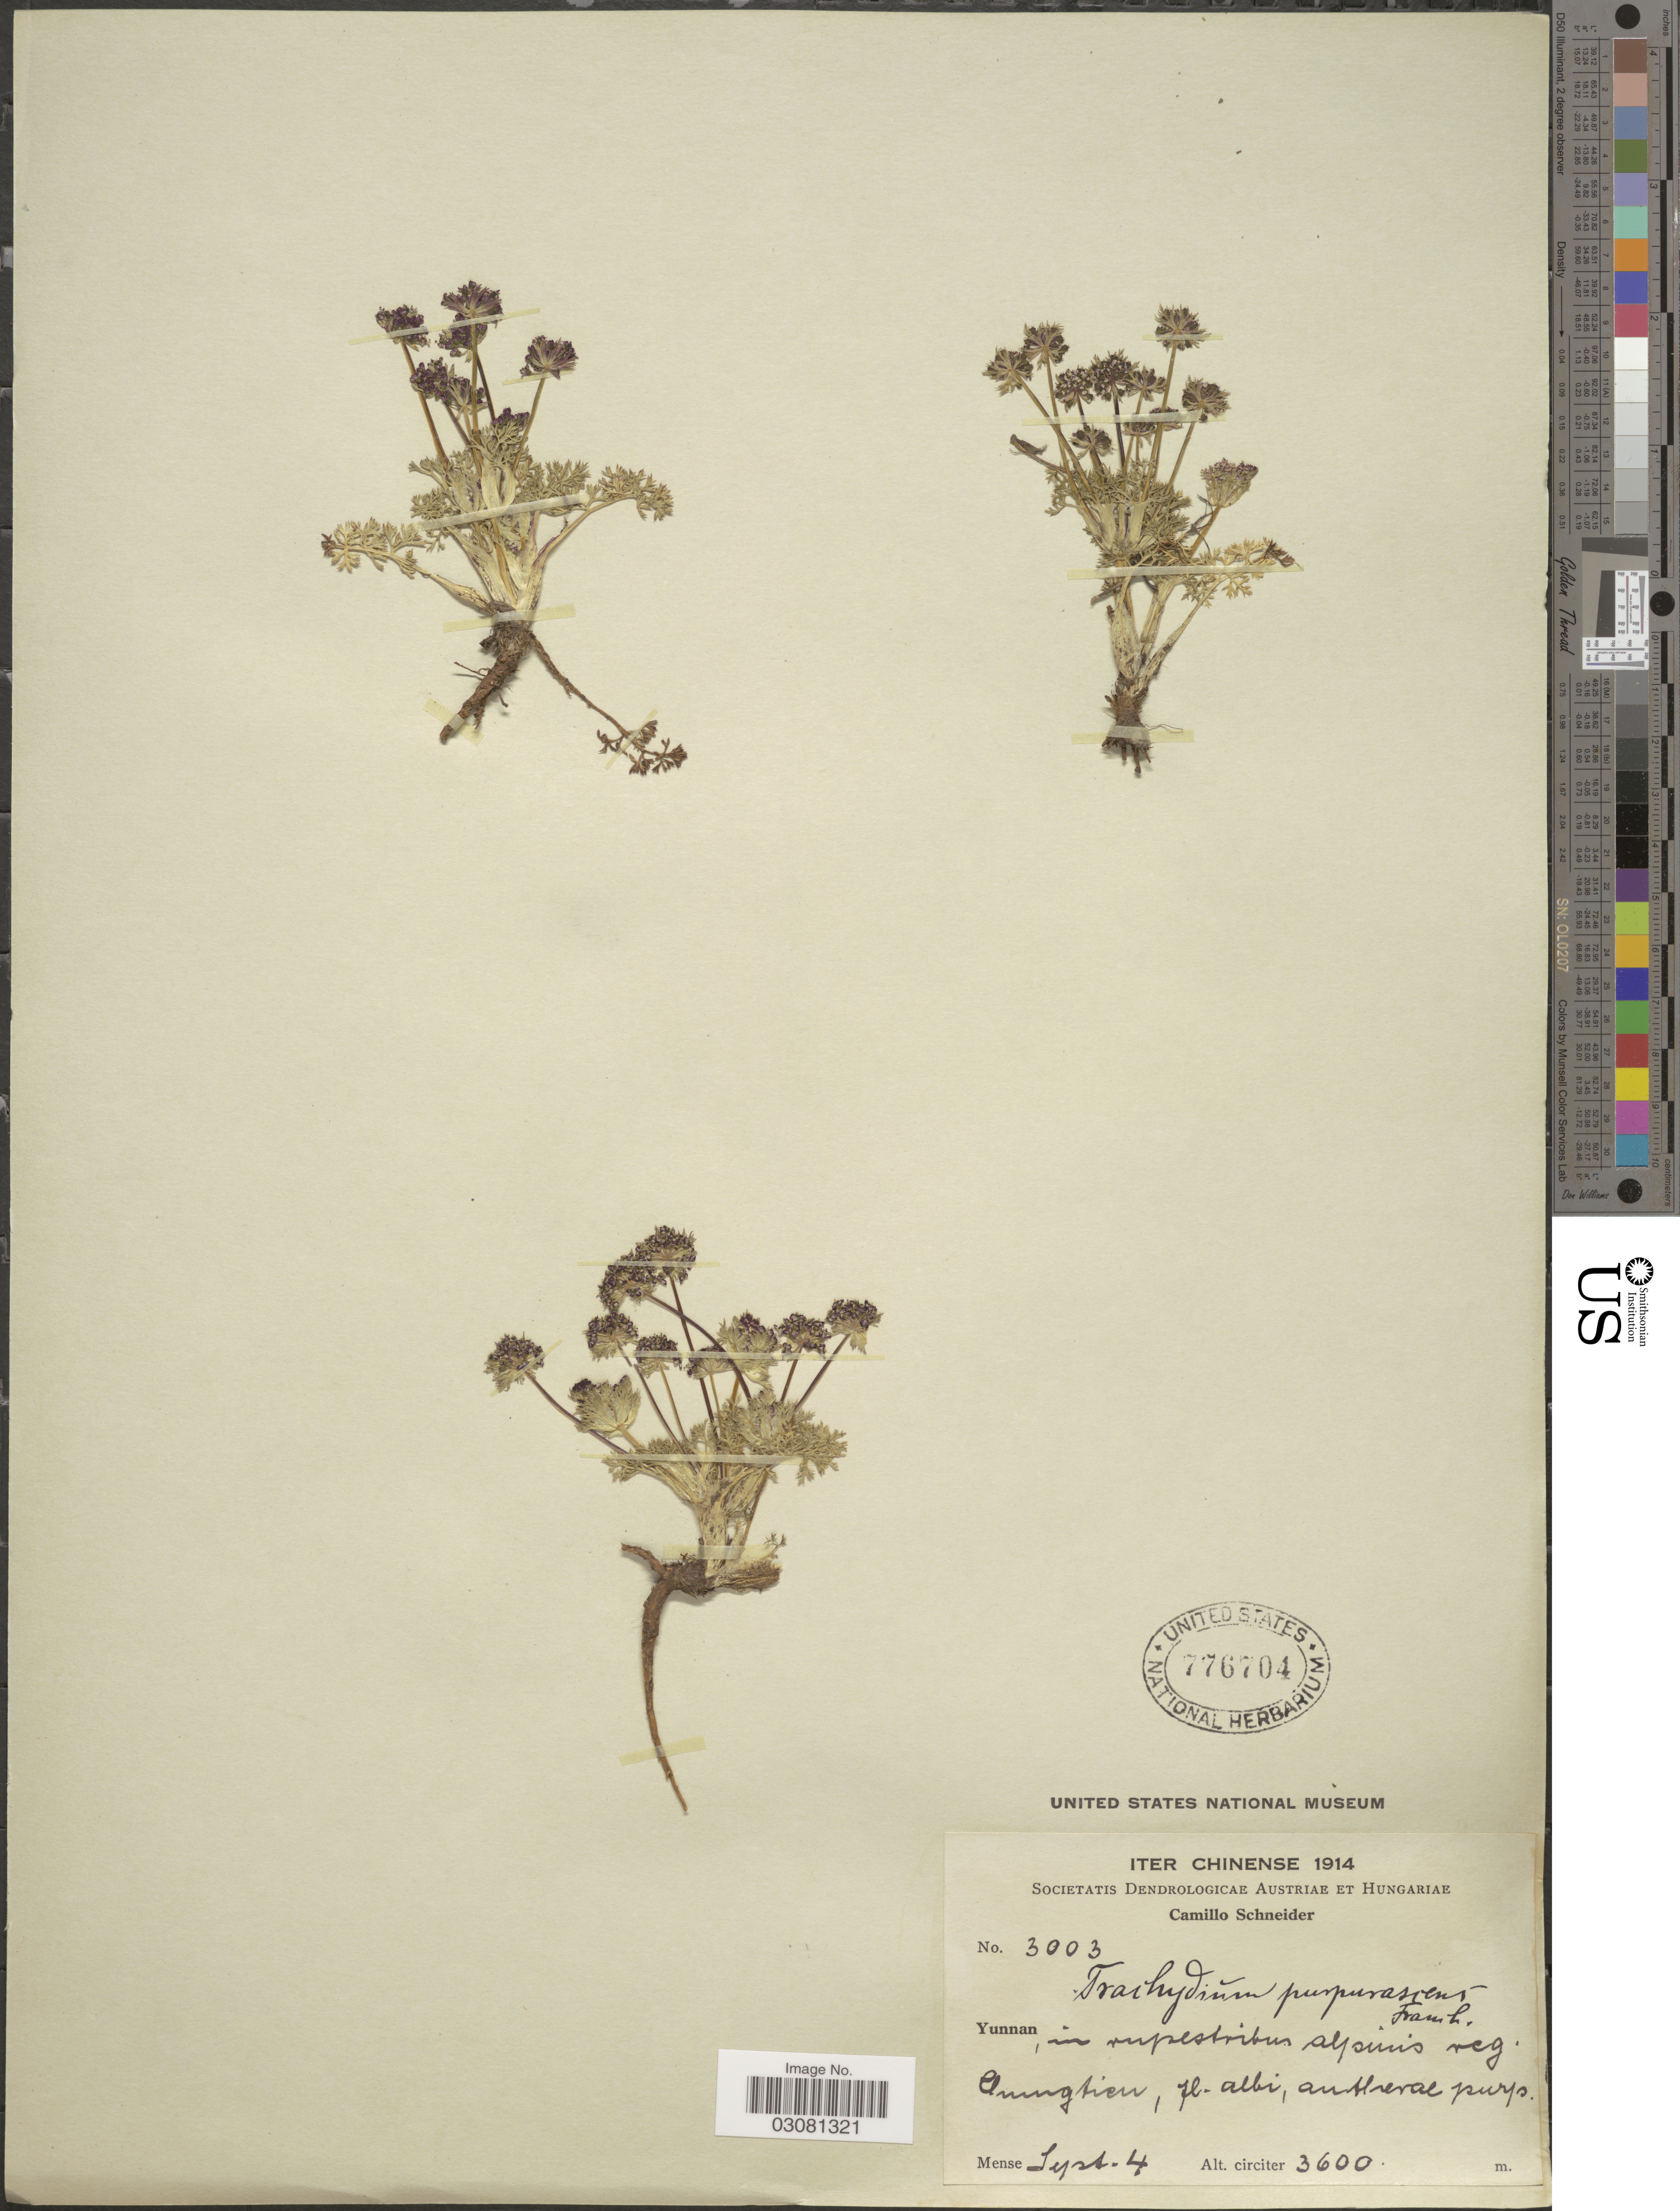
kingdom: Plantae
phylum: Tracheophyta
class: Magnoliopsida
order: Apiales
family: Apiaceae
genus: Trachydium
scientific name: Trachydium purpurascens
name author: Franch.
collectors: C. K. Schneider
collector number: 3003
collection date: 1914-09-04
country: China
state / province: Yunnan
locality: In rupestribus alpinis reg. Anungtien [interpreted].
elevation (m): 3600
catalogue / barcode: US 776704